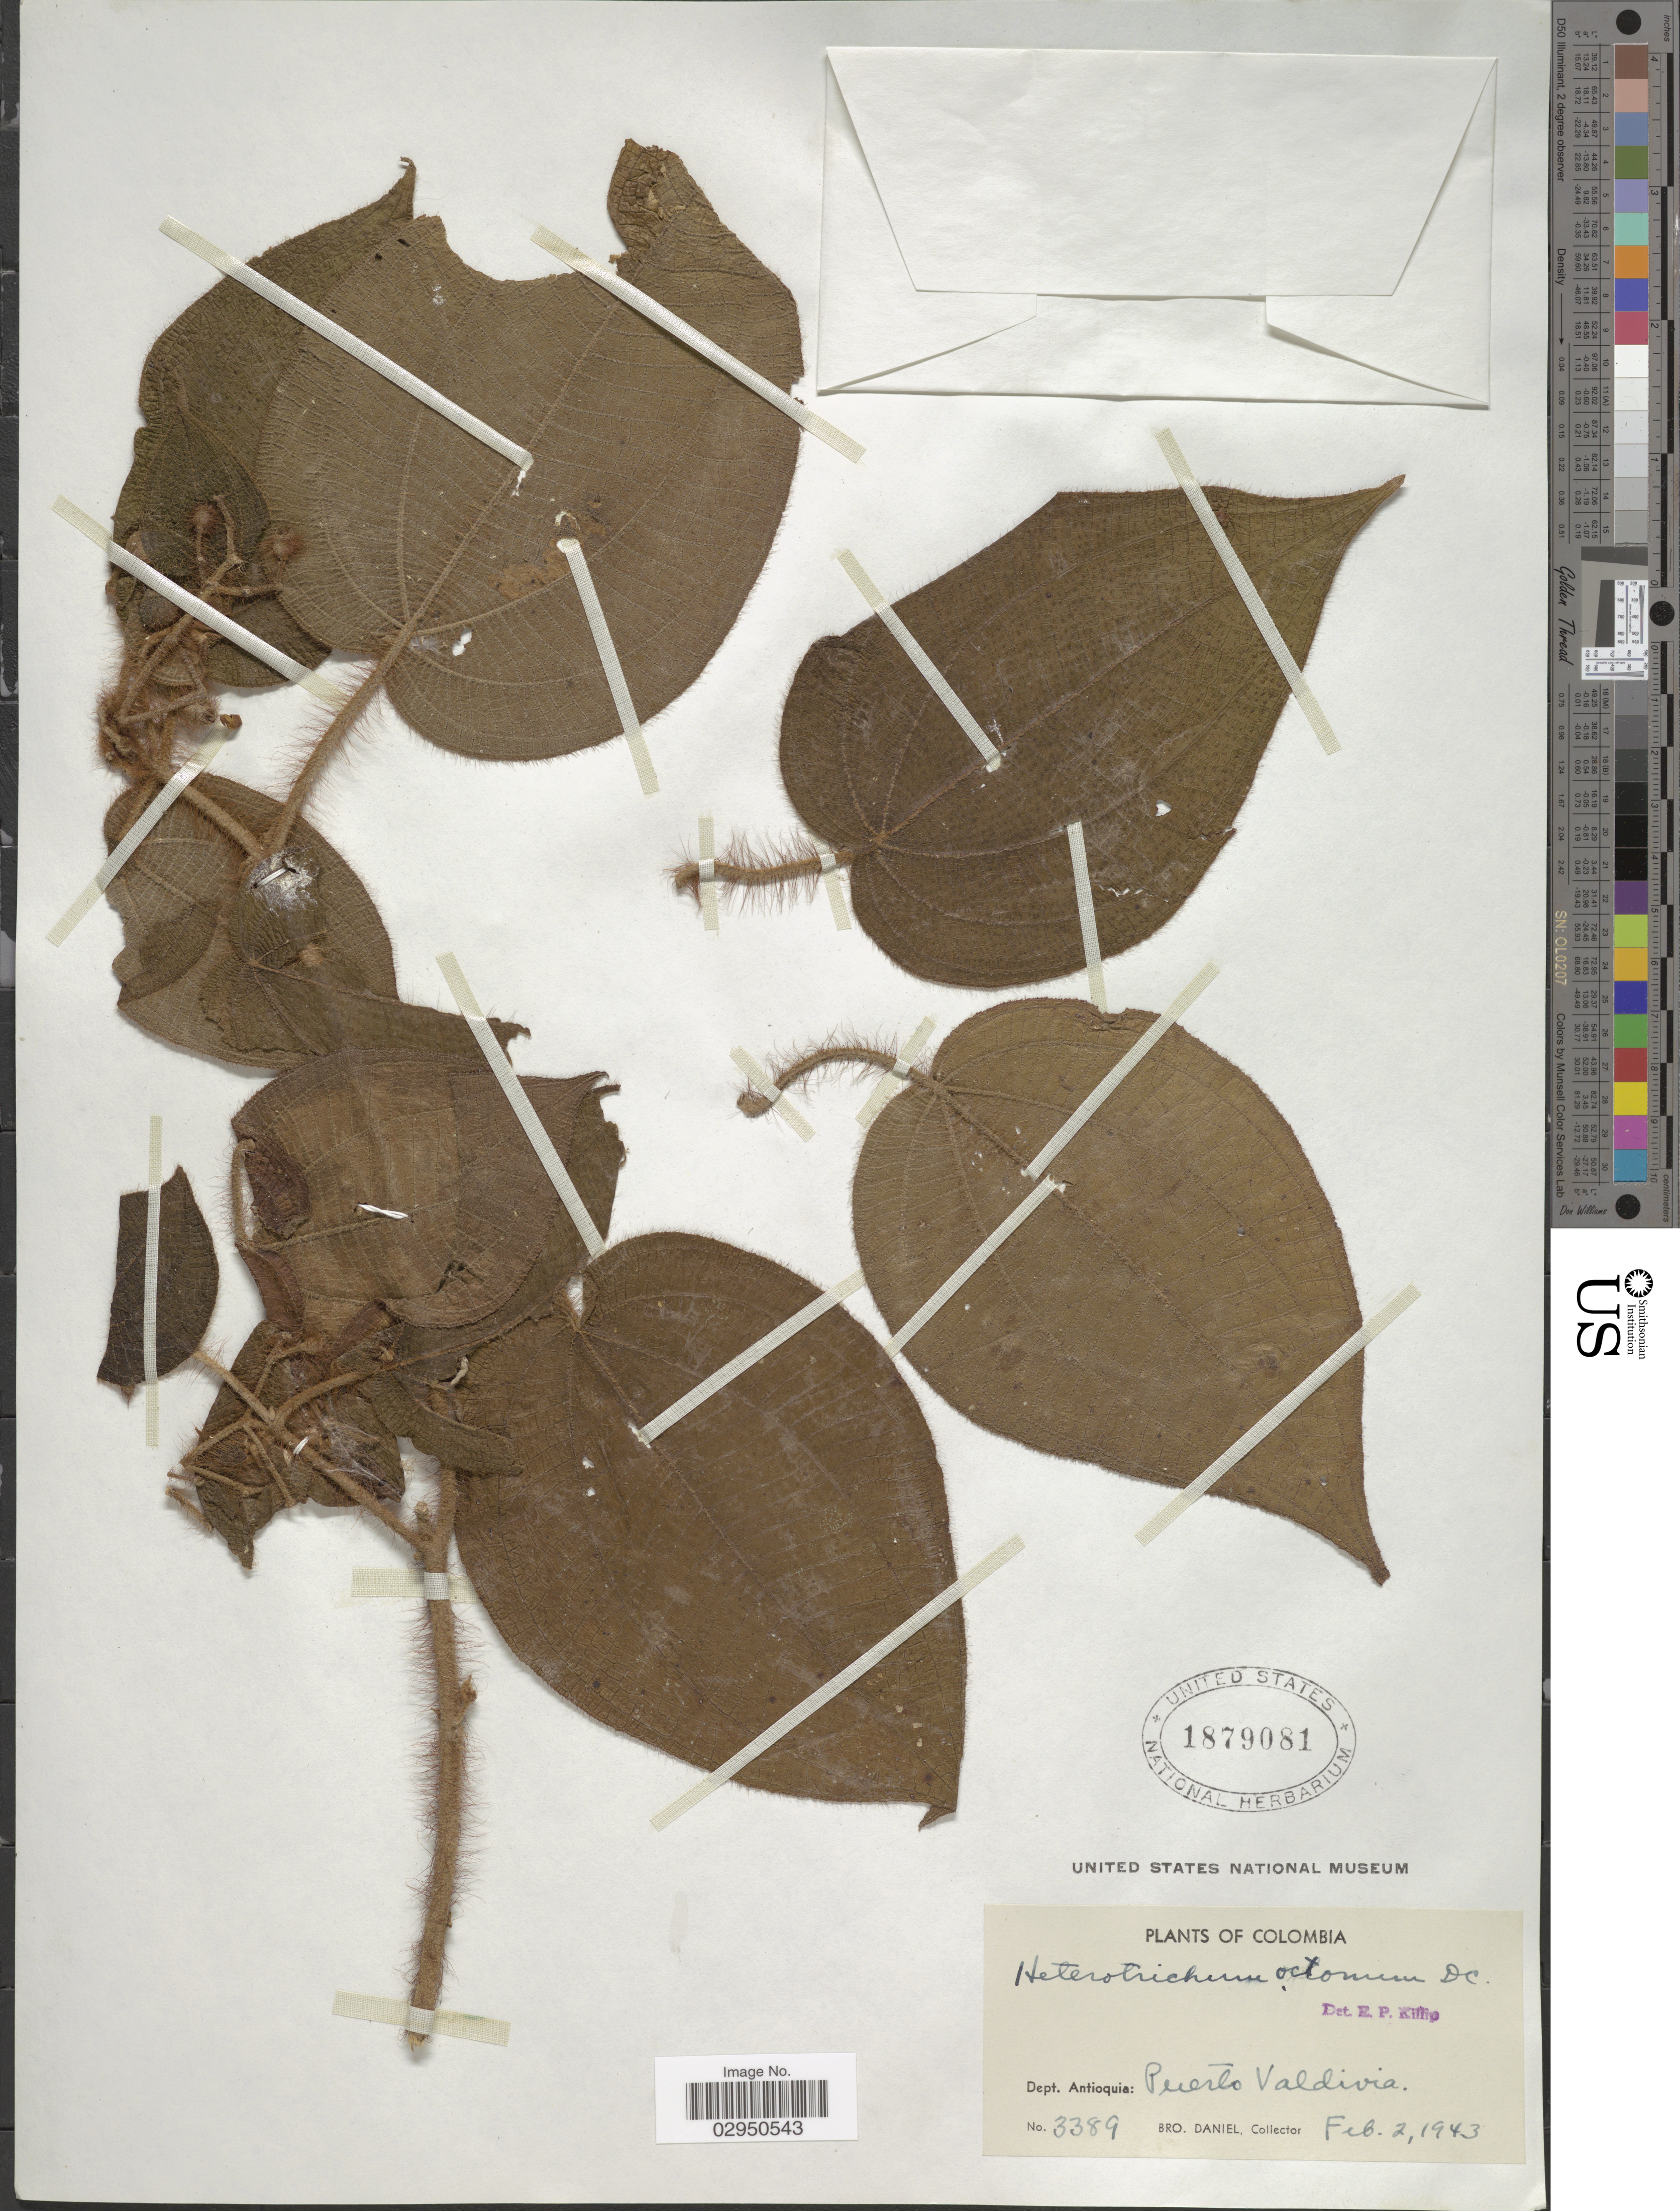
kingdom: Plantae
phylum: Tracheophyta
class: Magnoliopsida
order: Myrtales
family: Melastomataceae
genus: Clidemia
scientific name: Clidemia octona subsp. octona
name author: (Bonpl.) L.O. Williams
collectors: Bro. Daniel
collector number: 3389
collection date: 1943-02-02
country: Colombia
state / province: Antioquia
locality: Dept. Antioquia: Puerto Valdivia.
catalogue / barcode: US 1879081